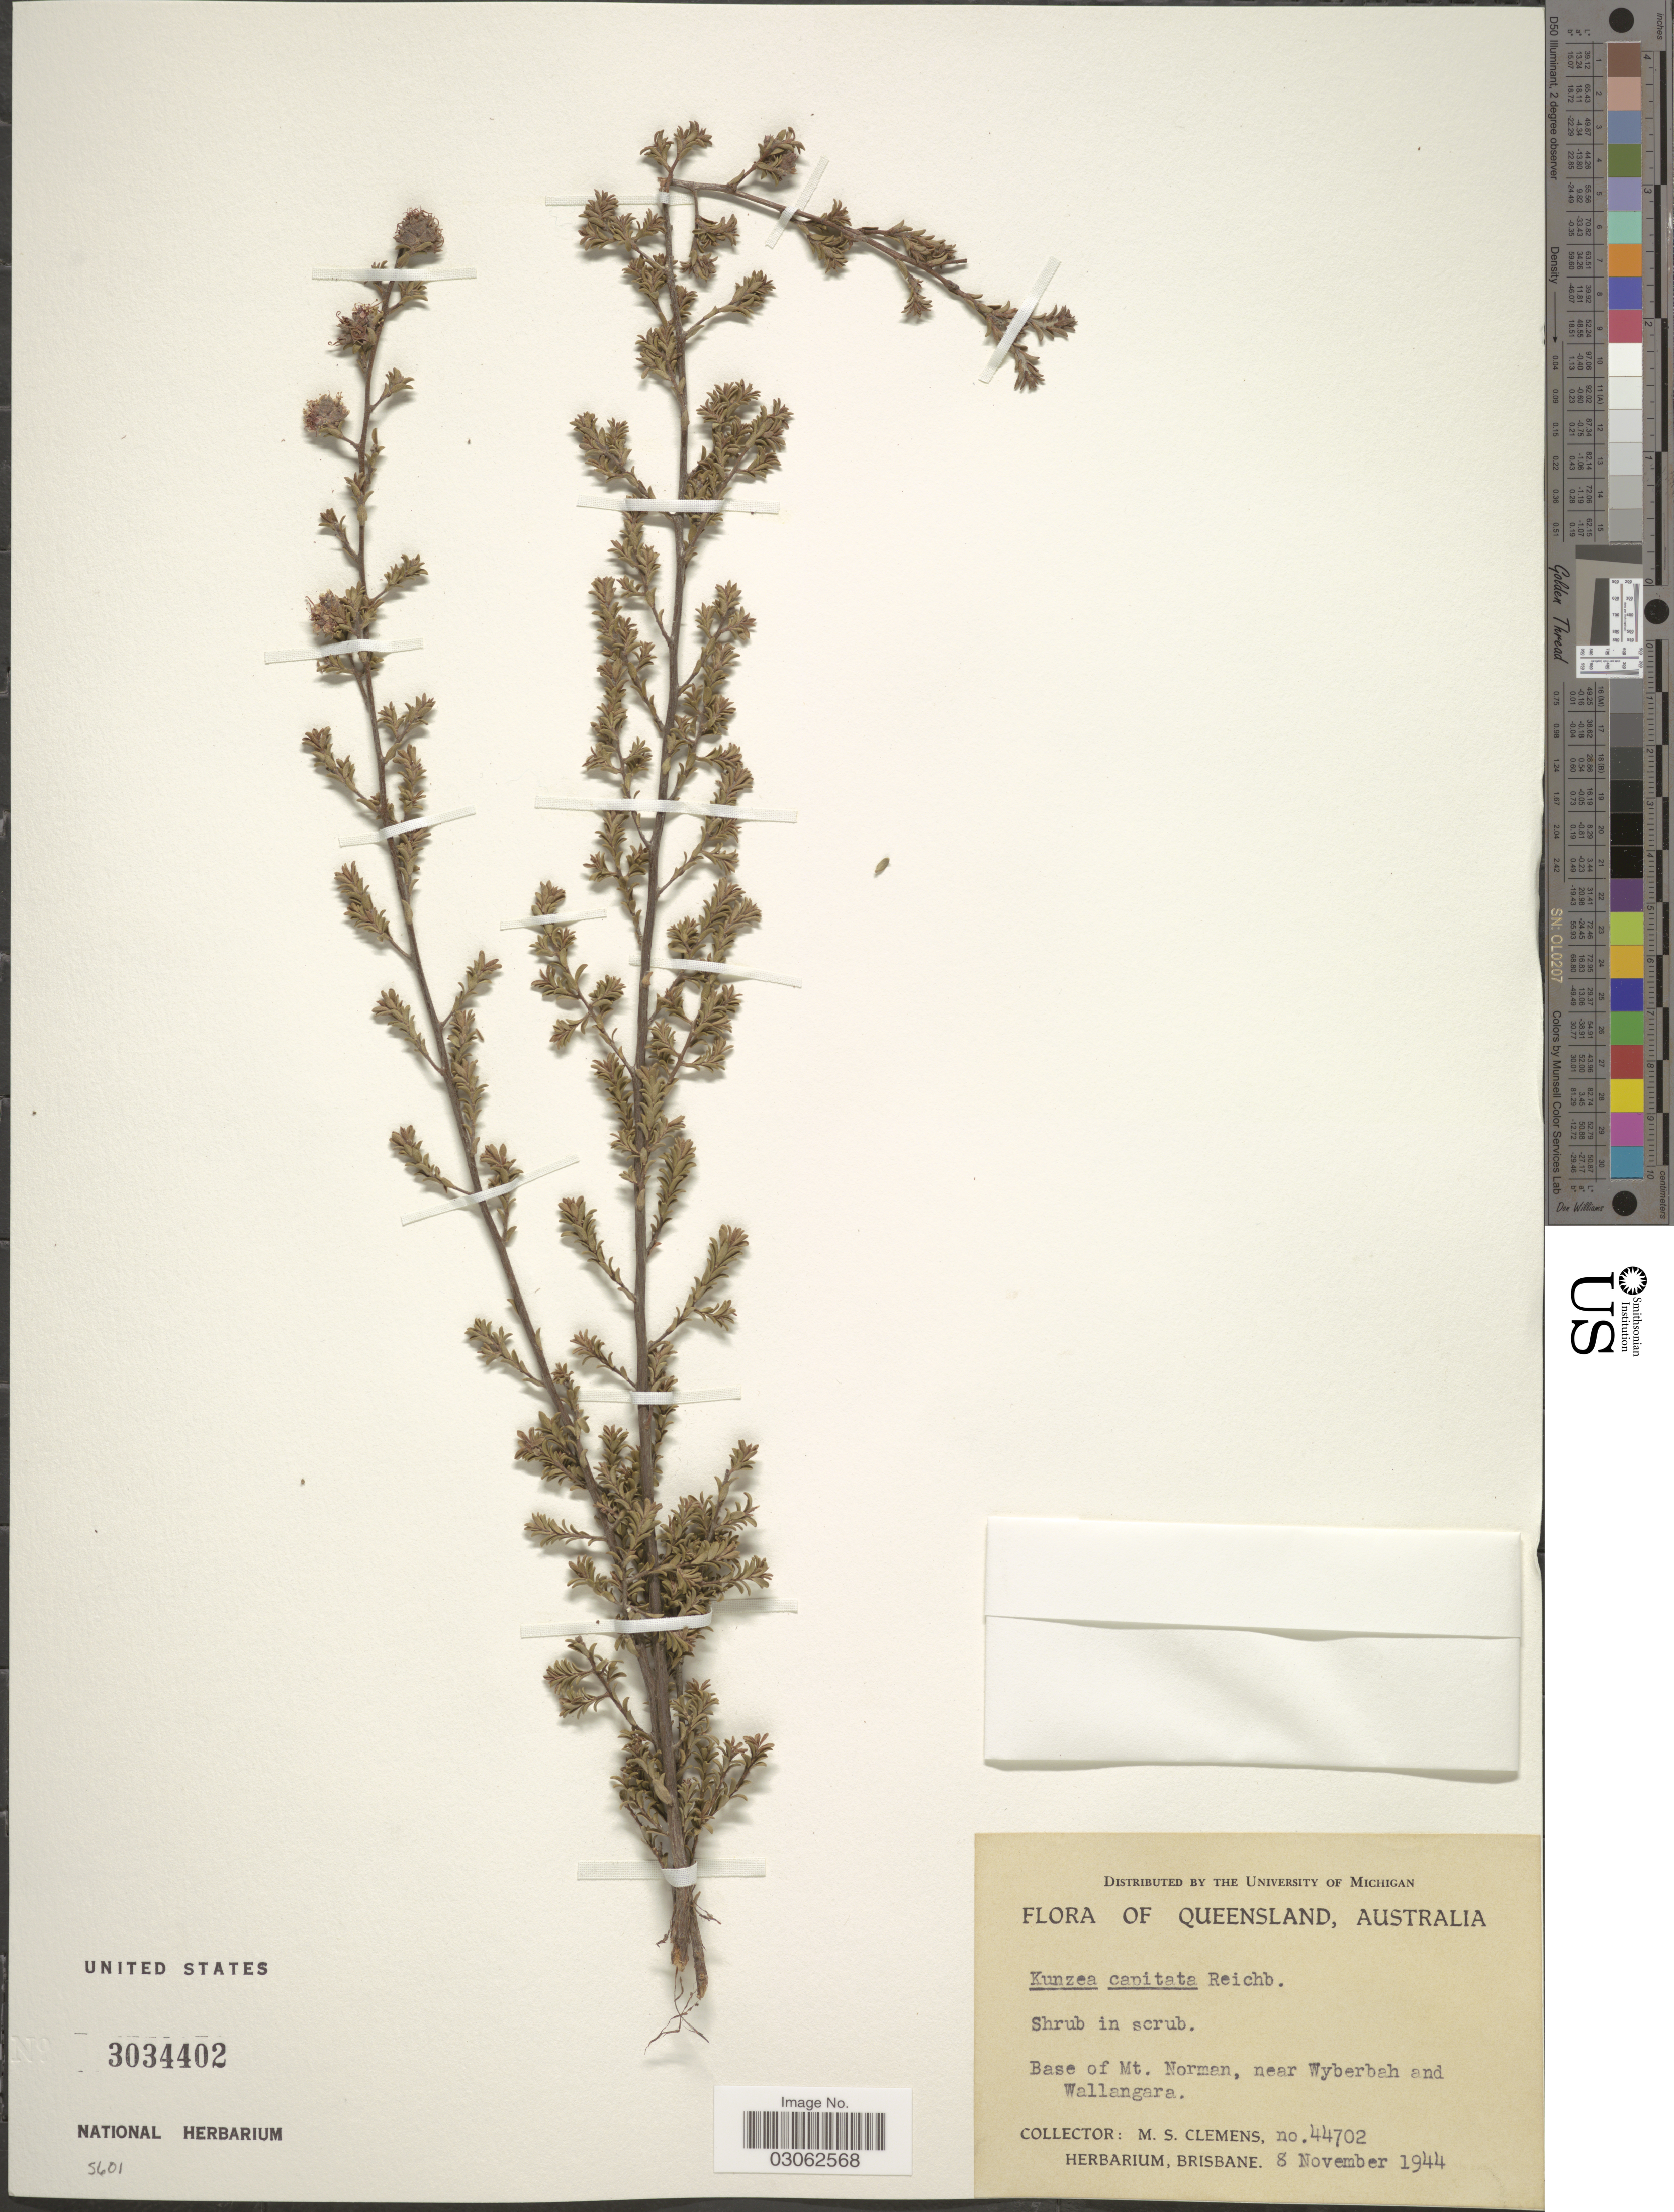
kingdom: Plantae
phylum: Tracheophyta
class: Magnoliopsida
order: Myrtales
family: Myrtaceae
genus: Kunzea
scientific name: Kunzea capitata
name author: (Sm.) Heynh.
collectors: M. S. Clemens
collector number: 44702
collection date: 1944-11-08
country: Australia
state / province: Queensland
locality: Base of Mt. Norman, near Wyberbah and Wallangara.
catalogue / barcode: US 3034402